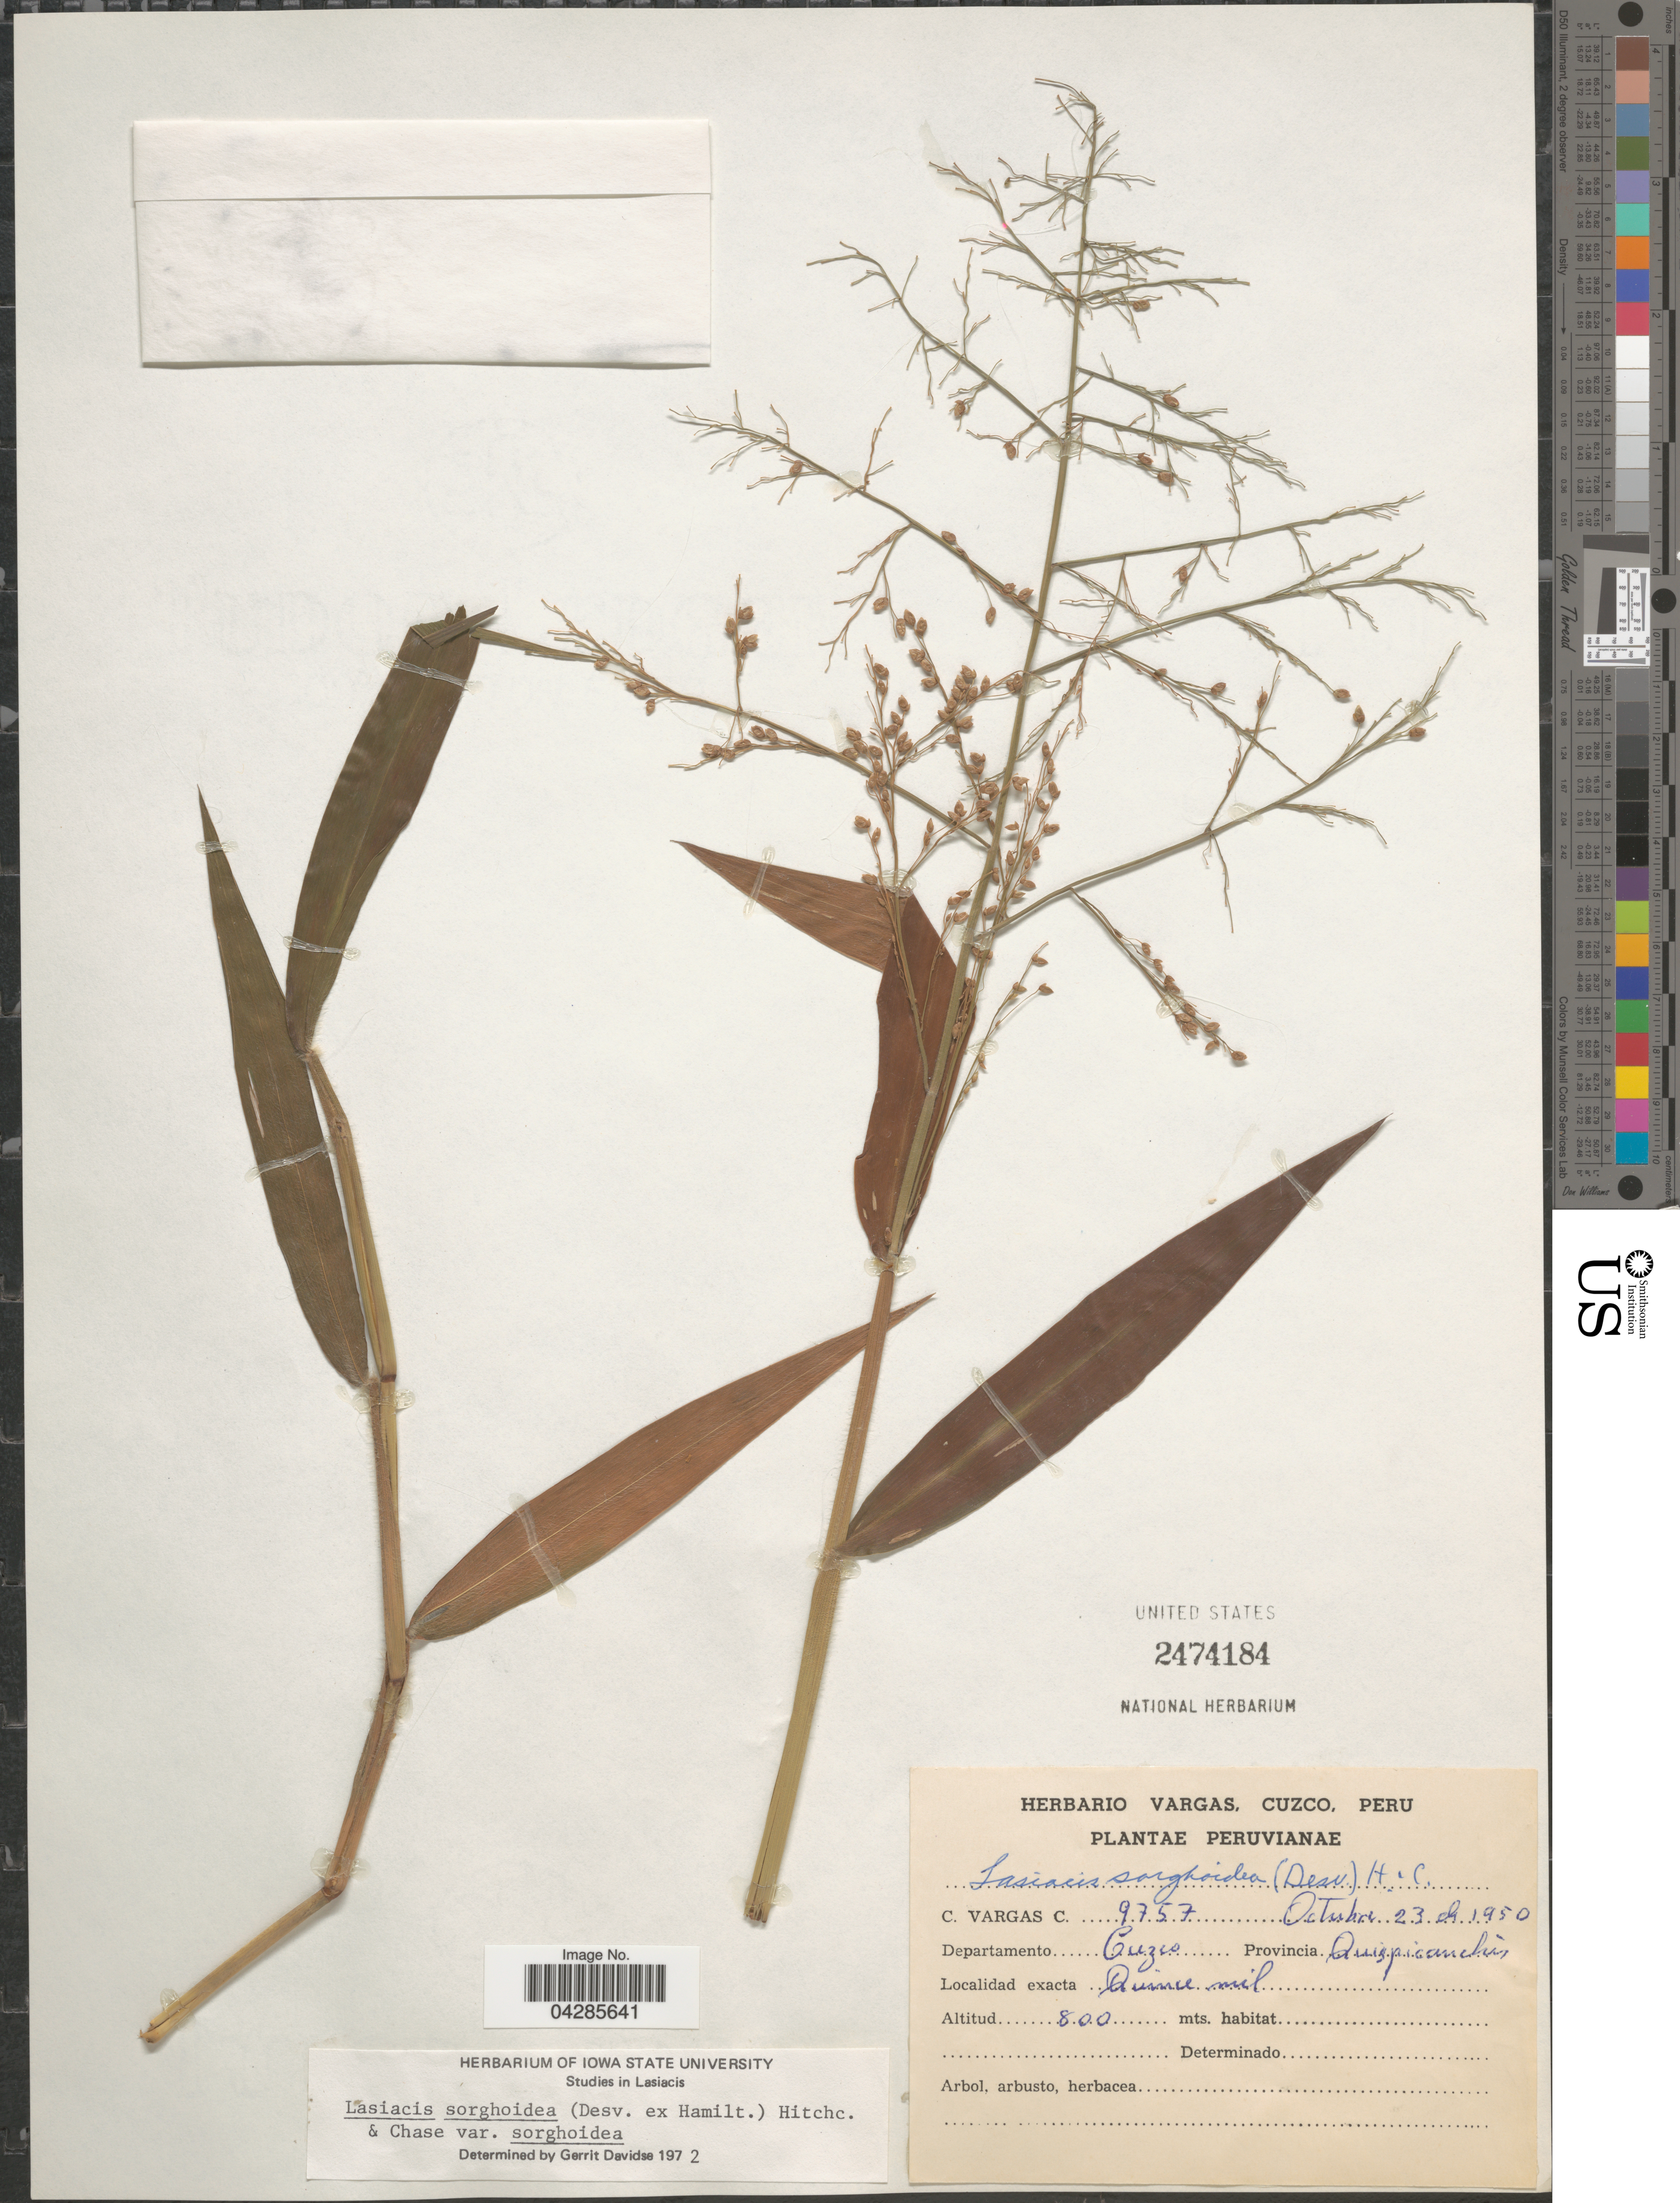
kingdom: Plantae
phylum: Tracheophyta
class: Liliopsida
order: Poales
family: Poaceae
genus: Lasiacis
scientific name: Lasiacis sorghoidea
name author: (Desv. ex Ham.) Hitchc. & Chase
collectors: C. Vargas Calderón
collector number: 9757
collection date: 1950-10-23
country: Peru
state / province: Cusco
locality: Departamento Cuzco. Provincia Quispicanchis.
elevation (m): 800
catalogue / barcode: US 2474184